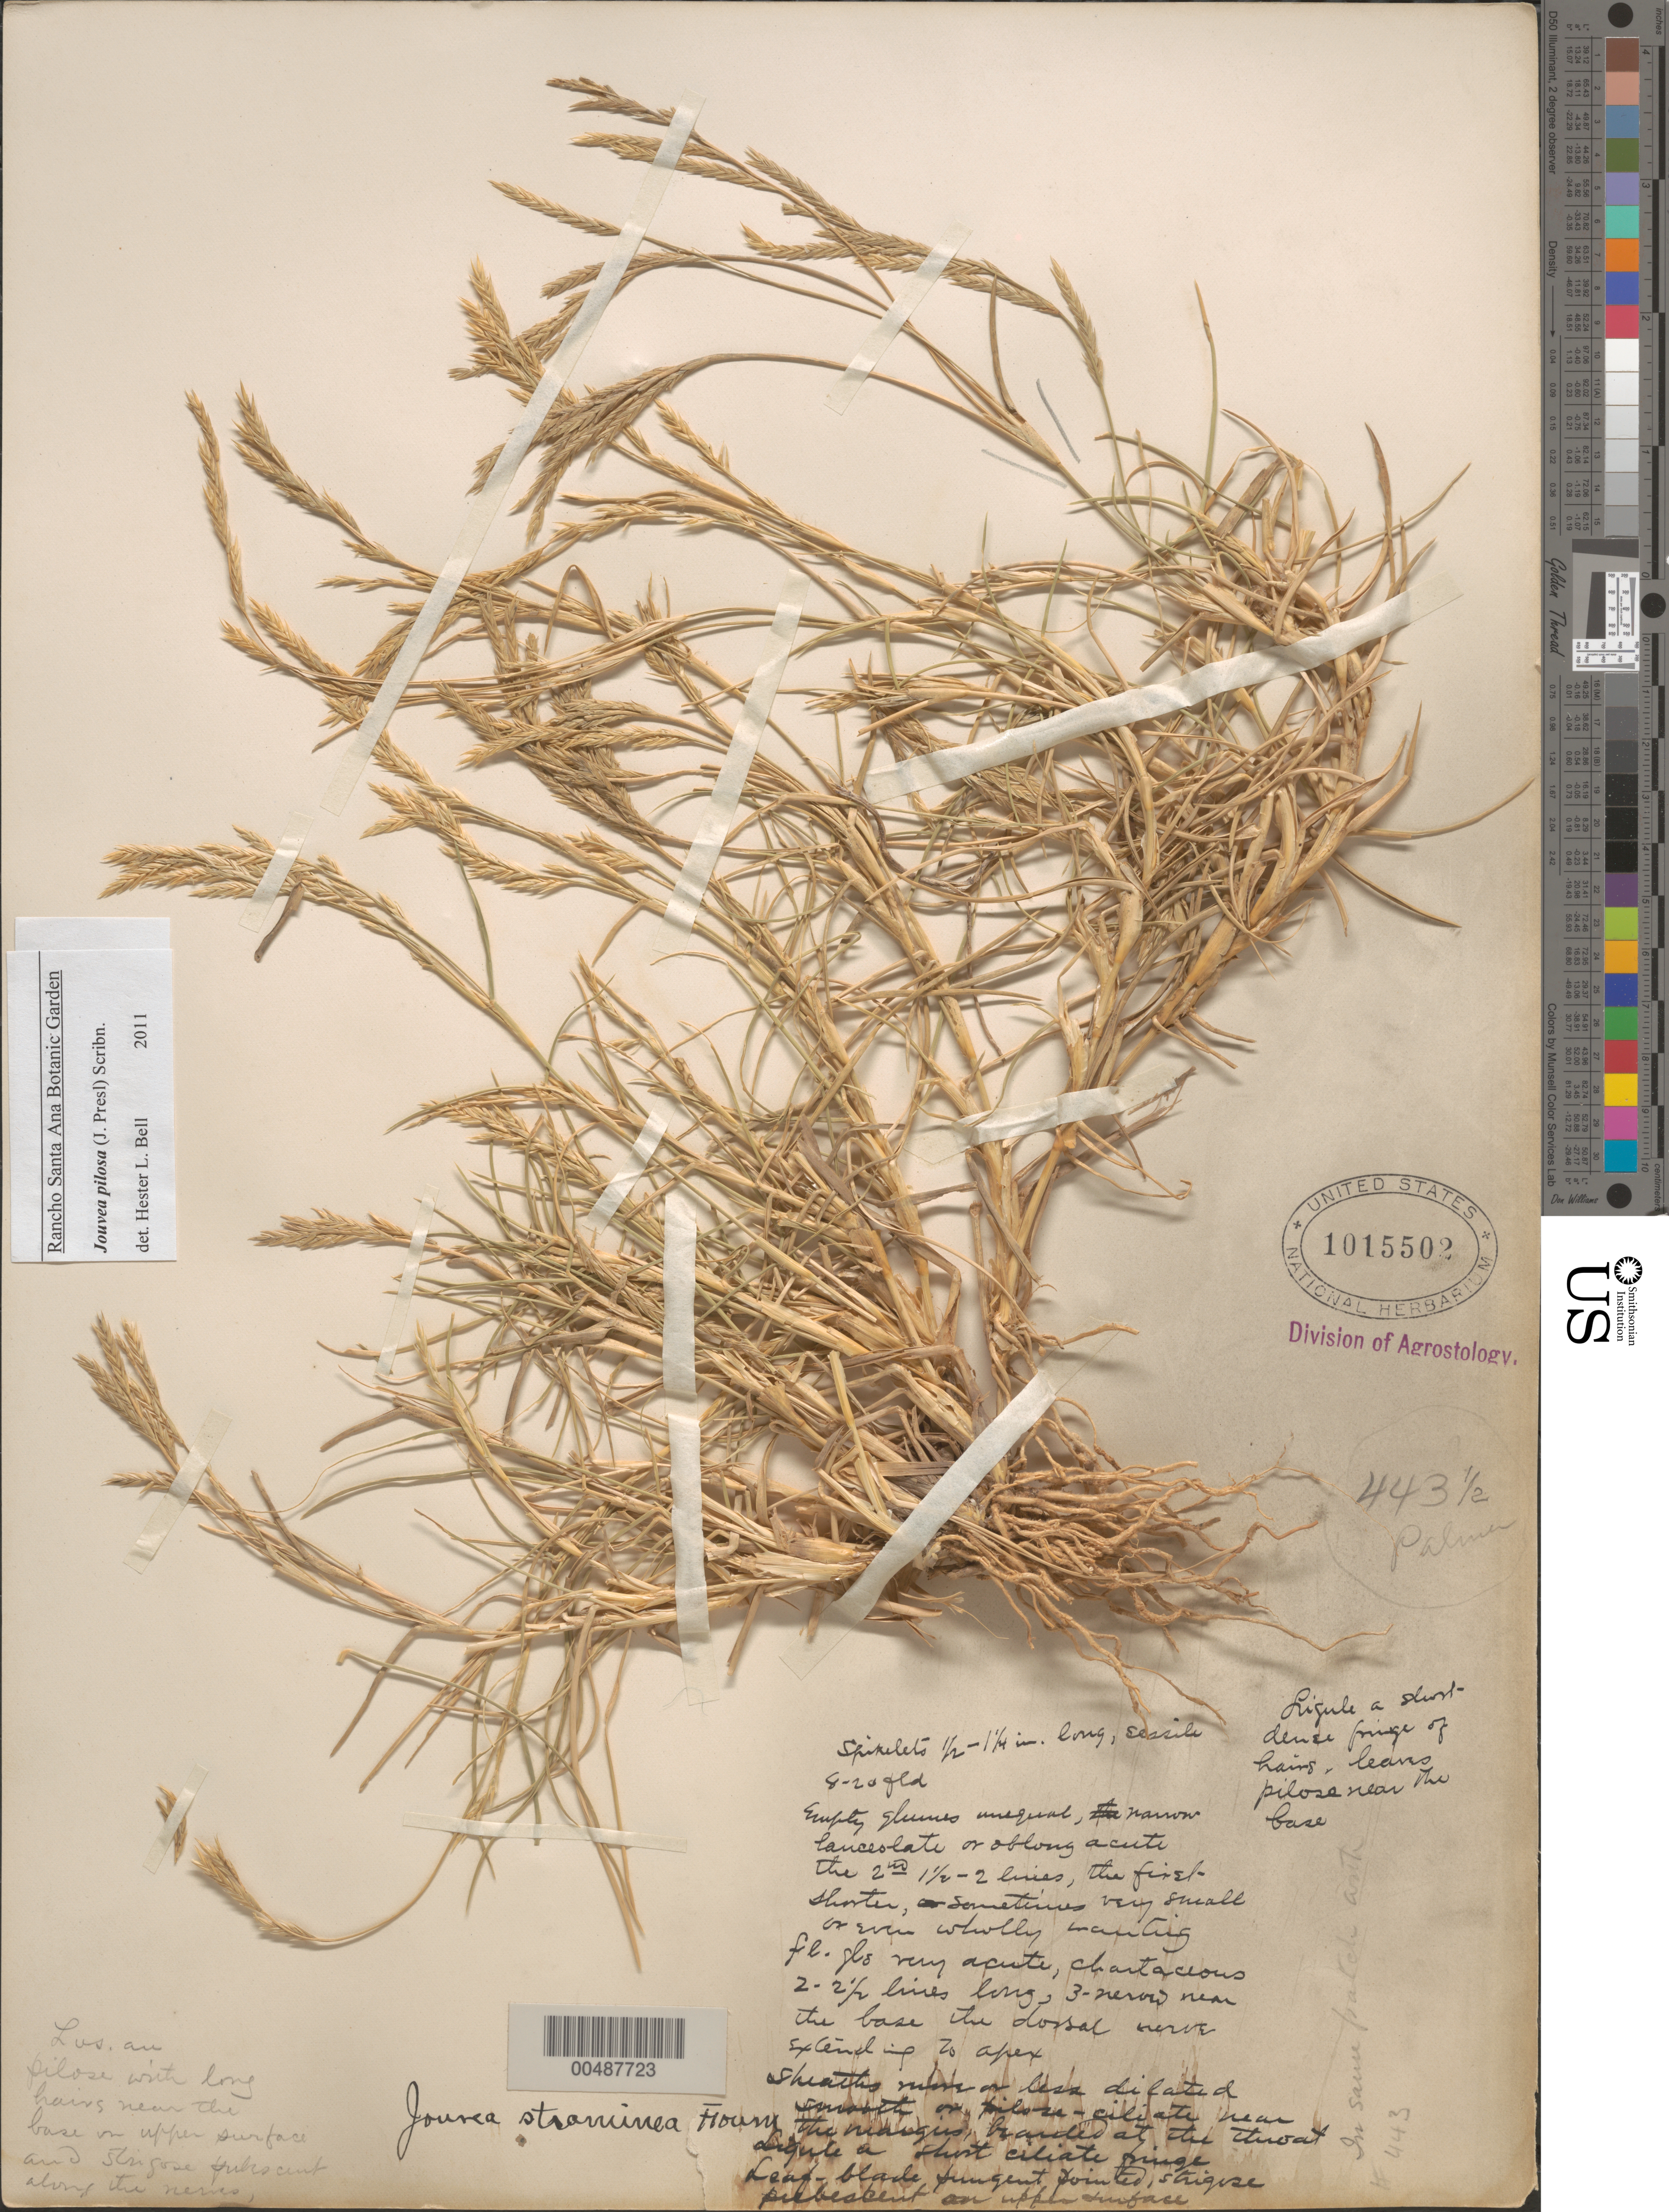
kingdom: Plantae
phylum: Tracheophyta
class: Liliopsida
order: Poales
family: Poaceae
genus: Jouvea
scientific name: Jouvea pilosa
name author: (J. Presl) Scribn.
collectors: E. Palmer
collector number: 443 1/2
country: Mexico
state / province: Durango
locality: San Ramon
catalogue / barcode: US 1015502